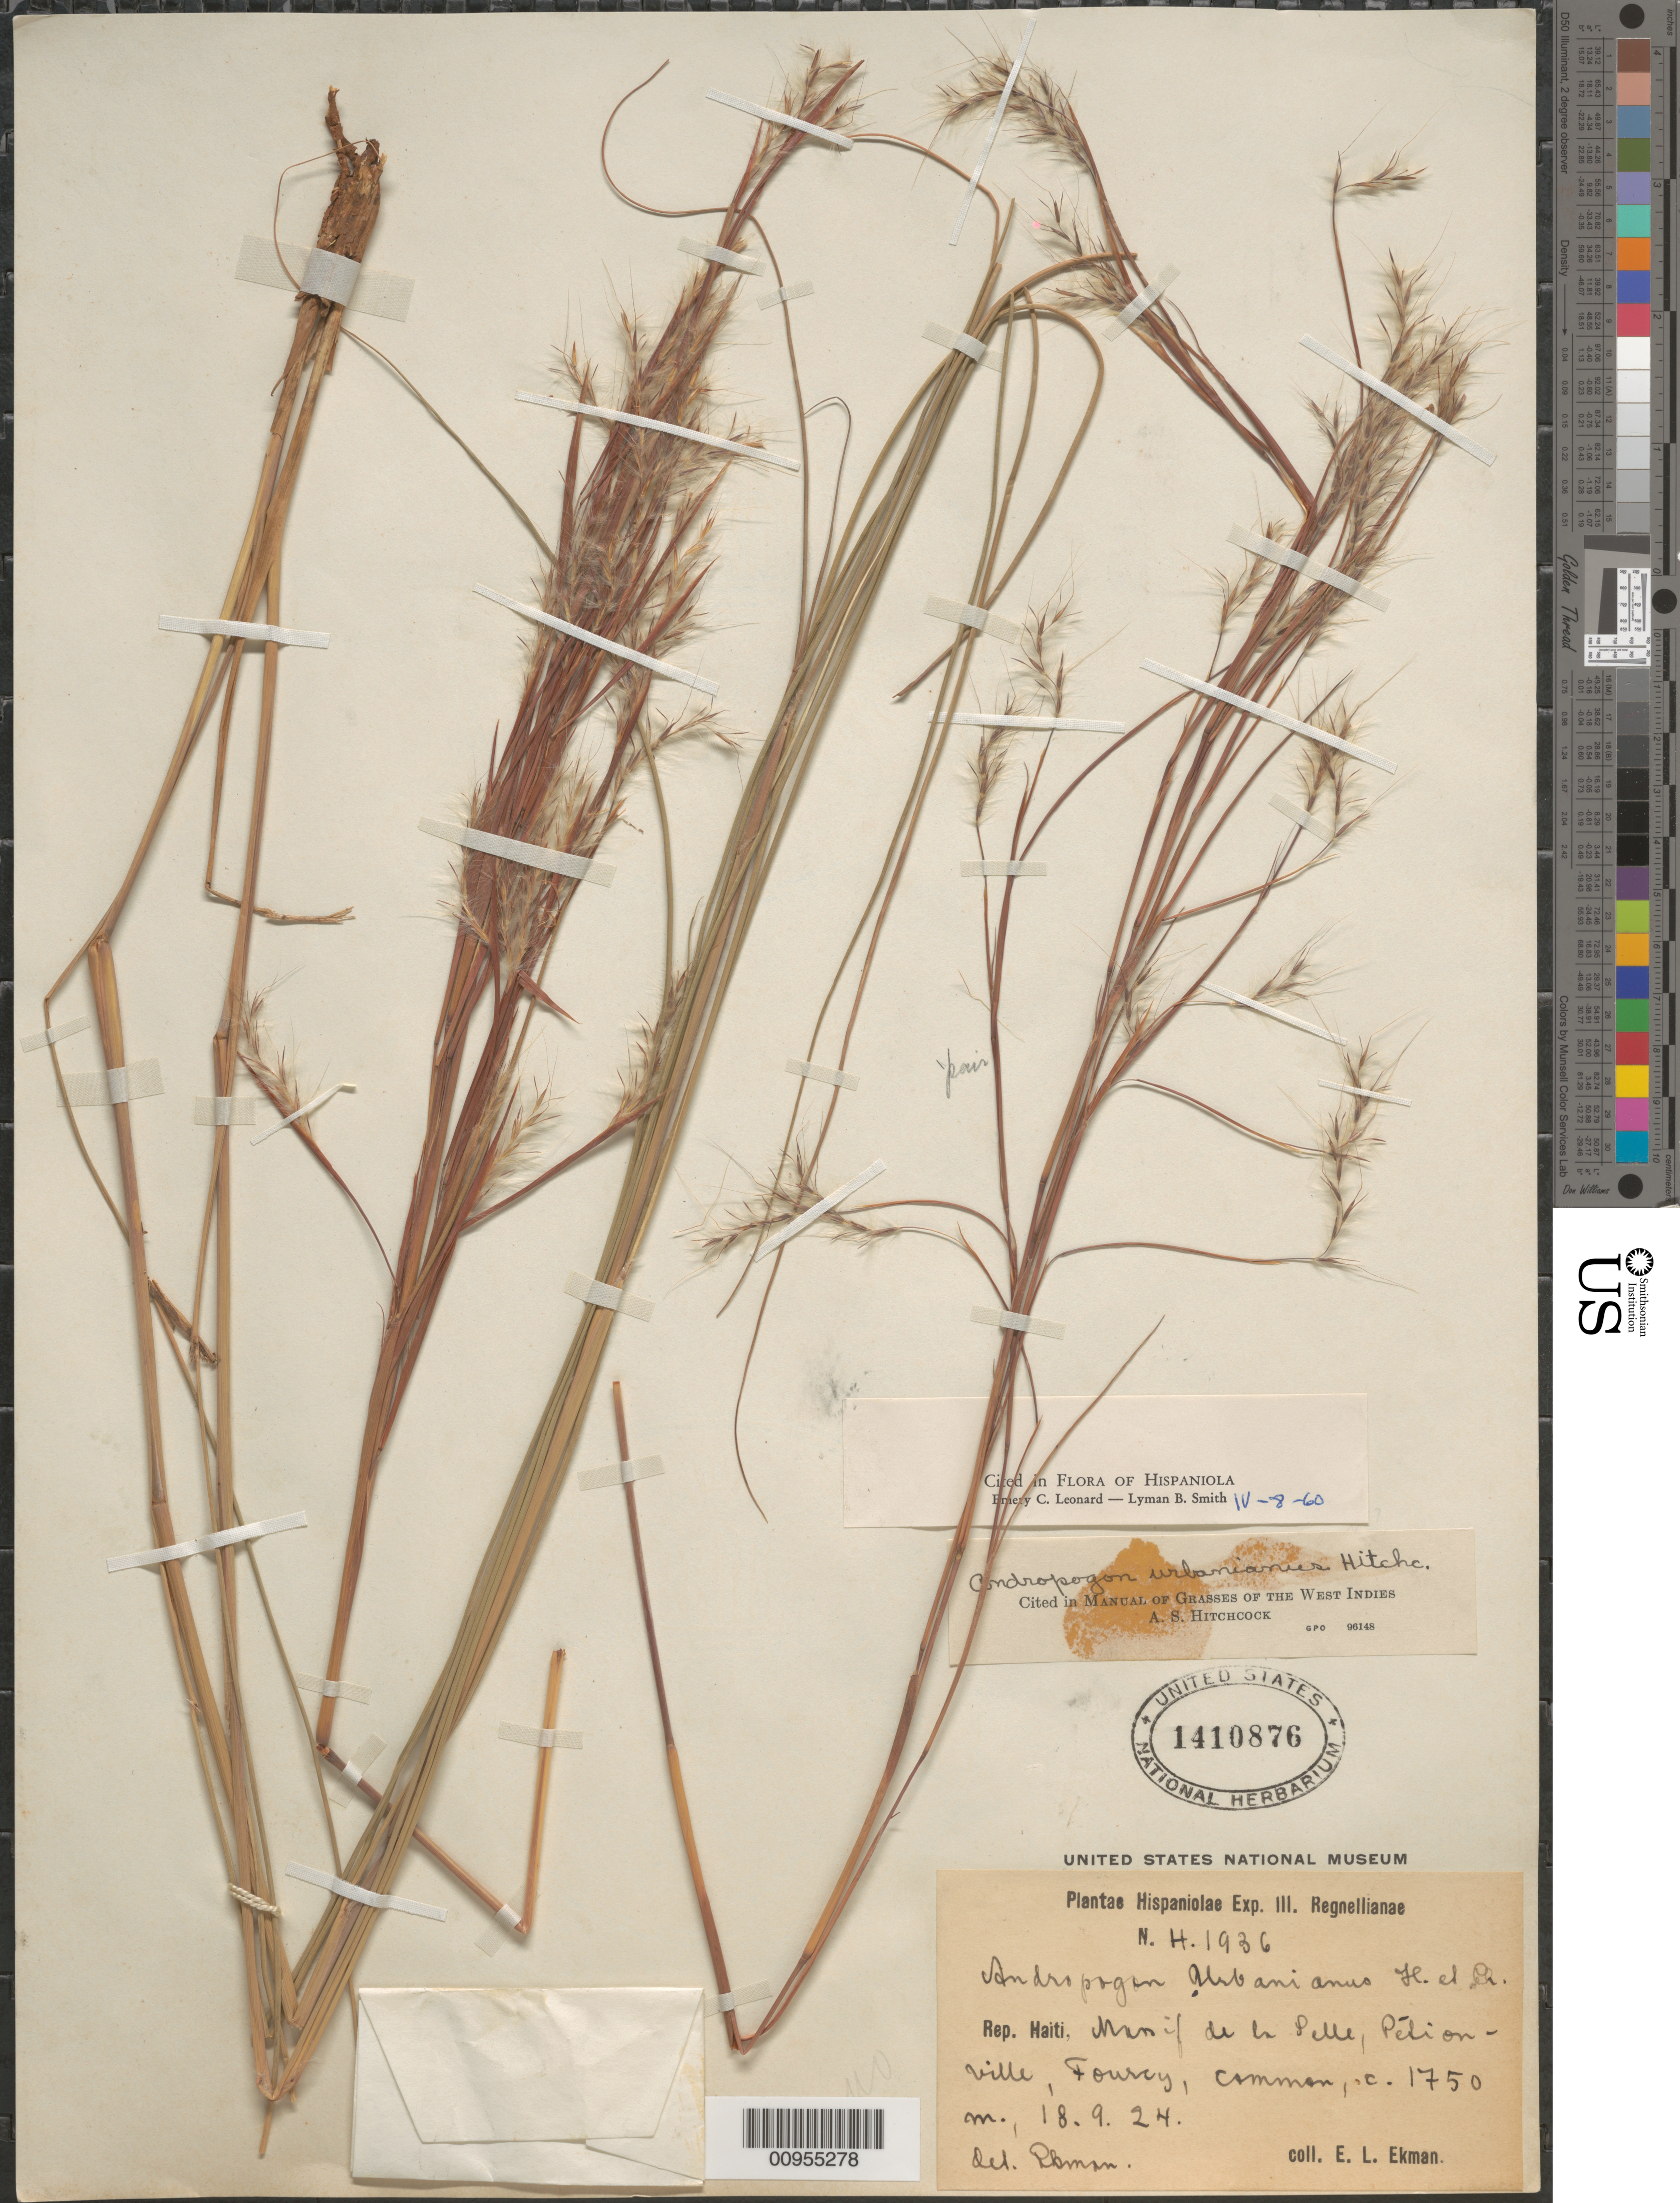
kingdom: Plantae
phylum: Tracheophyta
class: Liliopsida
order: Poales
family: Poaceae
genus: Andropogon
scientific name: Andropogon urbanianus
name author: Hitchc.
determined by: Leonard, E. S.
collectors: E. L. Ekman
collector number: H 1936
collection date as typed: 18 Sep 1924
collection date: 1924-09-18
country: Haiti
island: Hispaniola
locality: Massif de la Selle, Pétionville, Fourcy.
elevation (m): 1750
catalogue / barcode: US 1410876